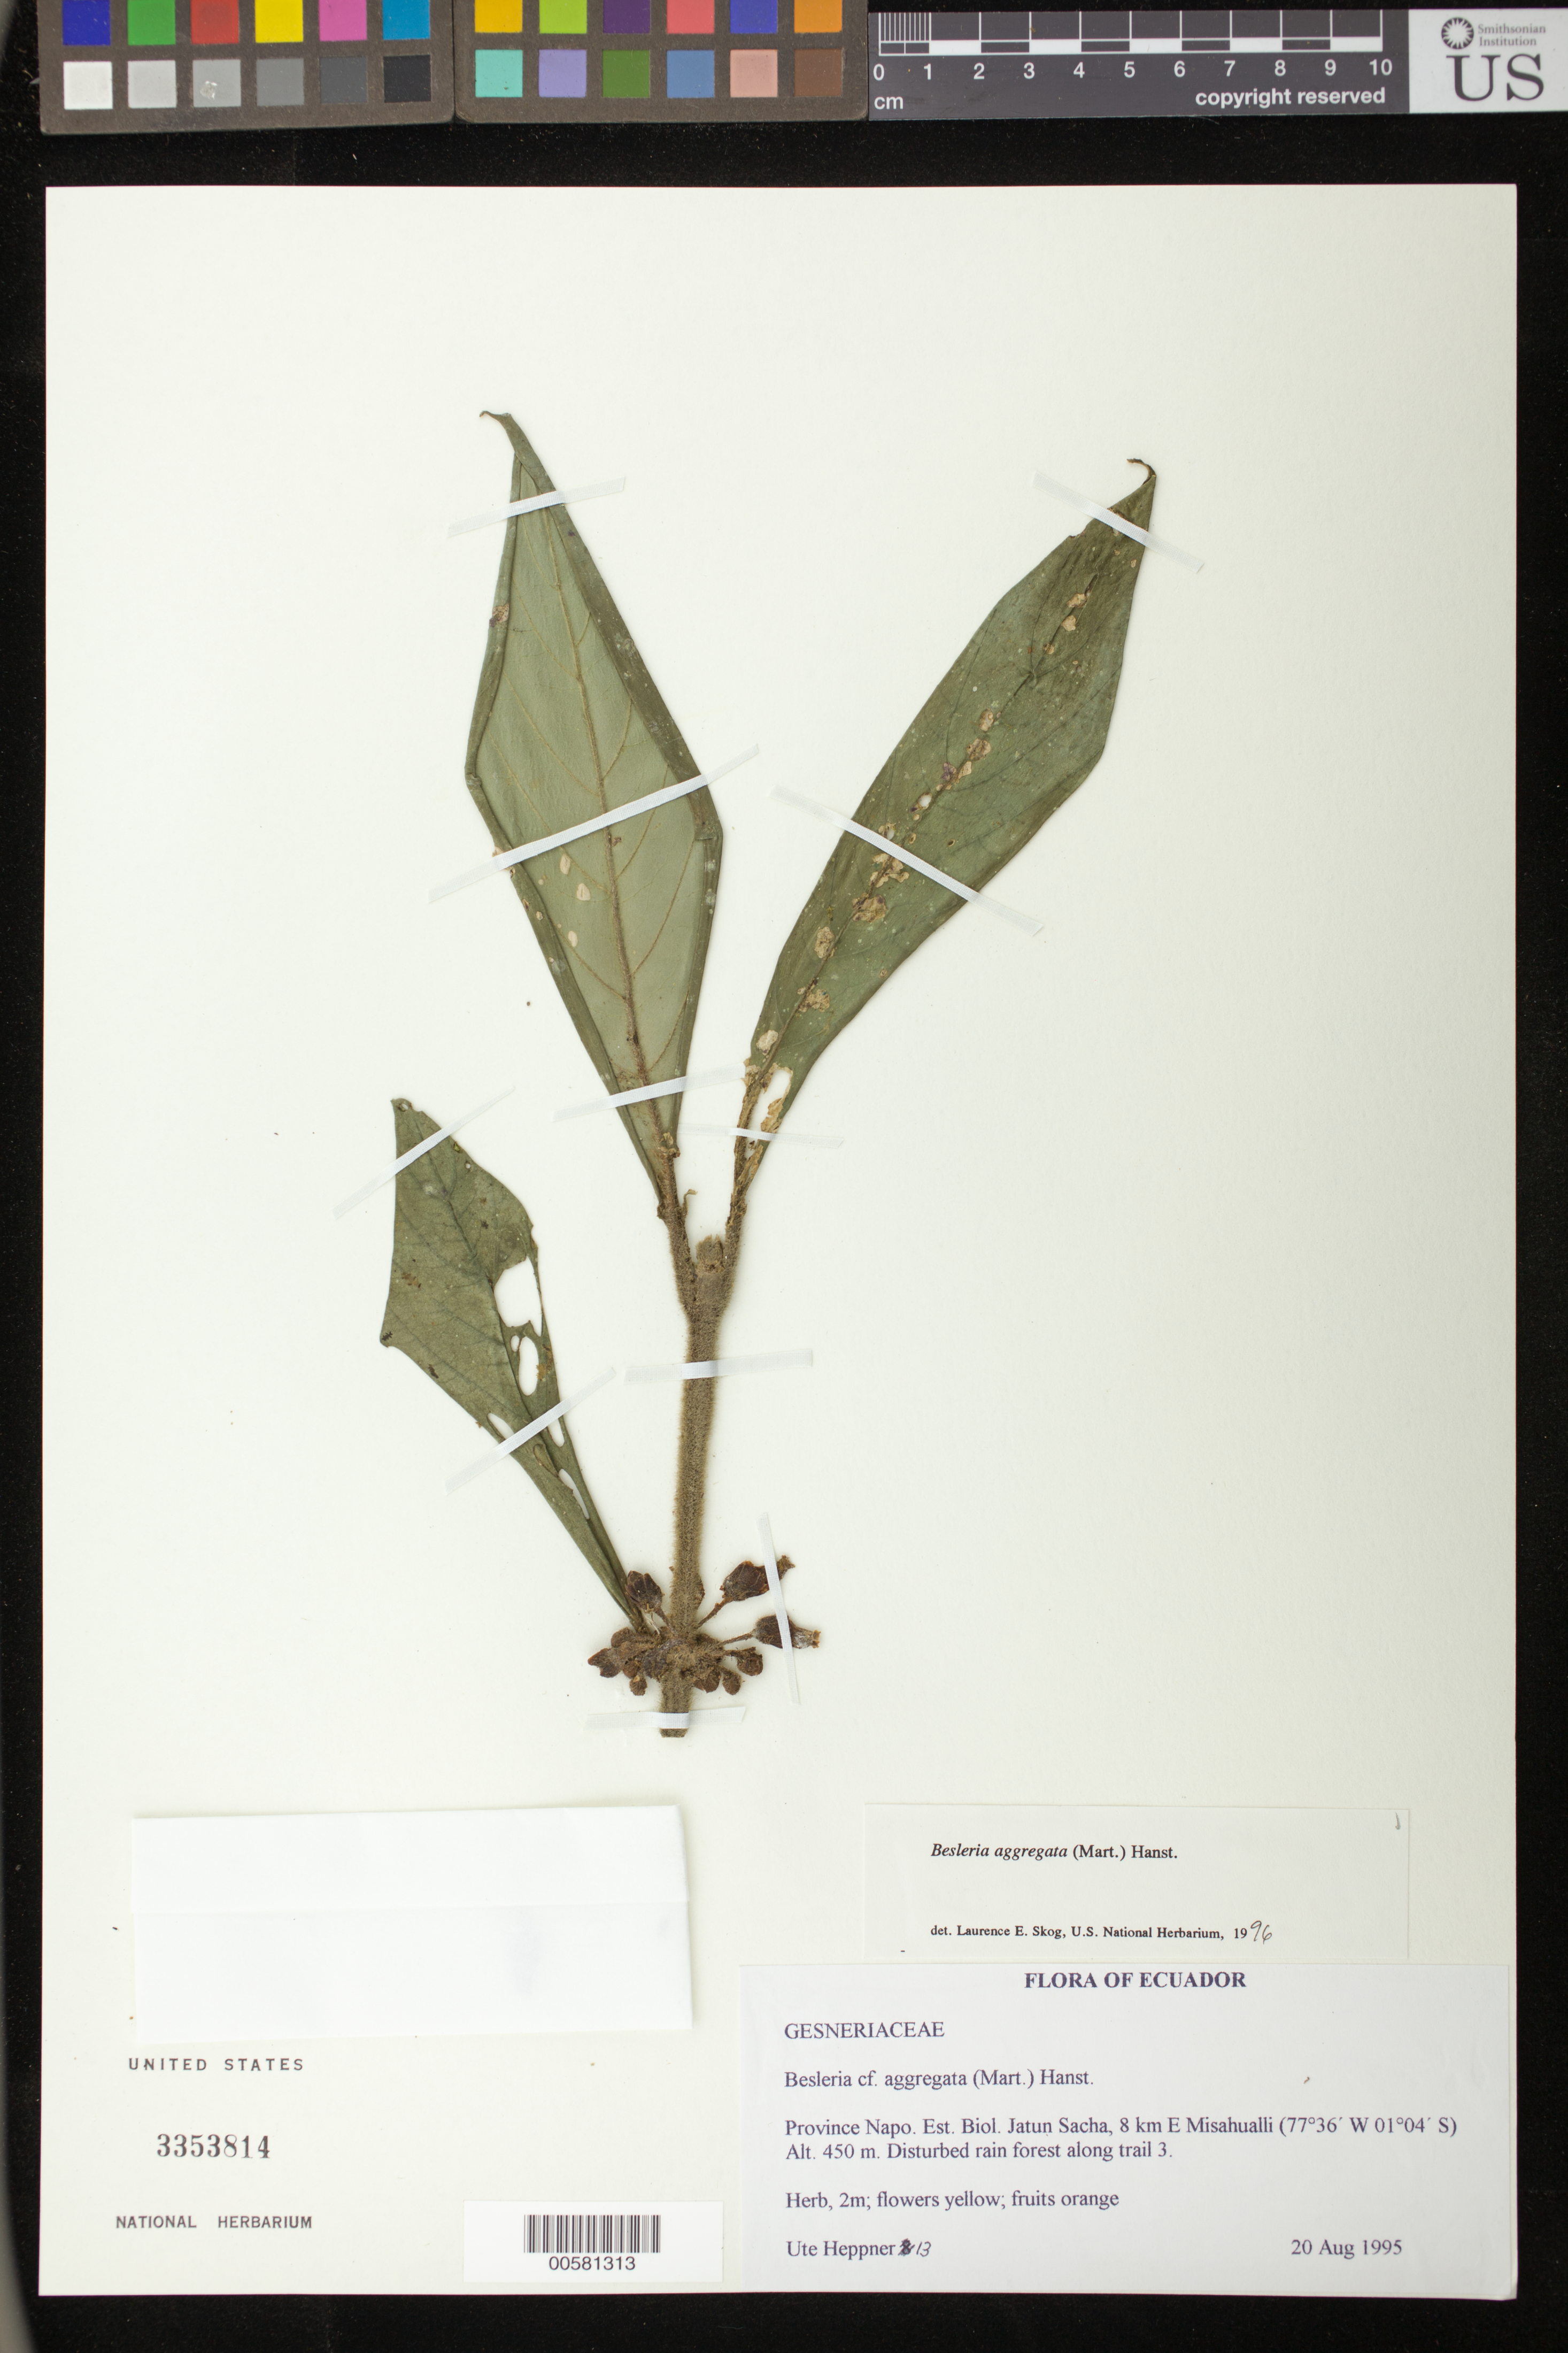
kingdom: Plantae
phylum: Tracheophyta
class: Magnoliopsida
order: Lamiales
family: Gesneriaceae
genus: Besleria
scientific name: Besleria aggregata var. aggregata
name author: (Mart.) Hanst.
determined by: Skog, Laurence E.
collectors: U. Heppner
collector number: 13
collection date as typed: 20 Aug 1995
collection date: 1995-08-20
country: Ecuador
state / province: Napo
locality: Est. Biol. Jatun Sacha, 8 km E Misahualli; along trail 3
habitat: Disturbed rain forest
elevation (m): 450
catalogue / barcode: US 3353814